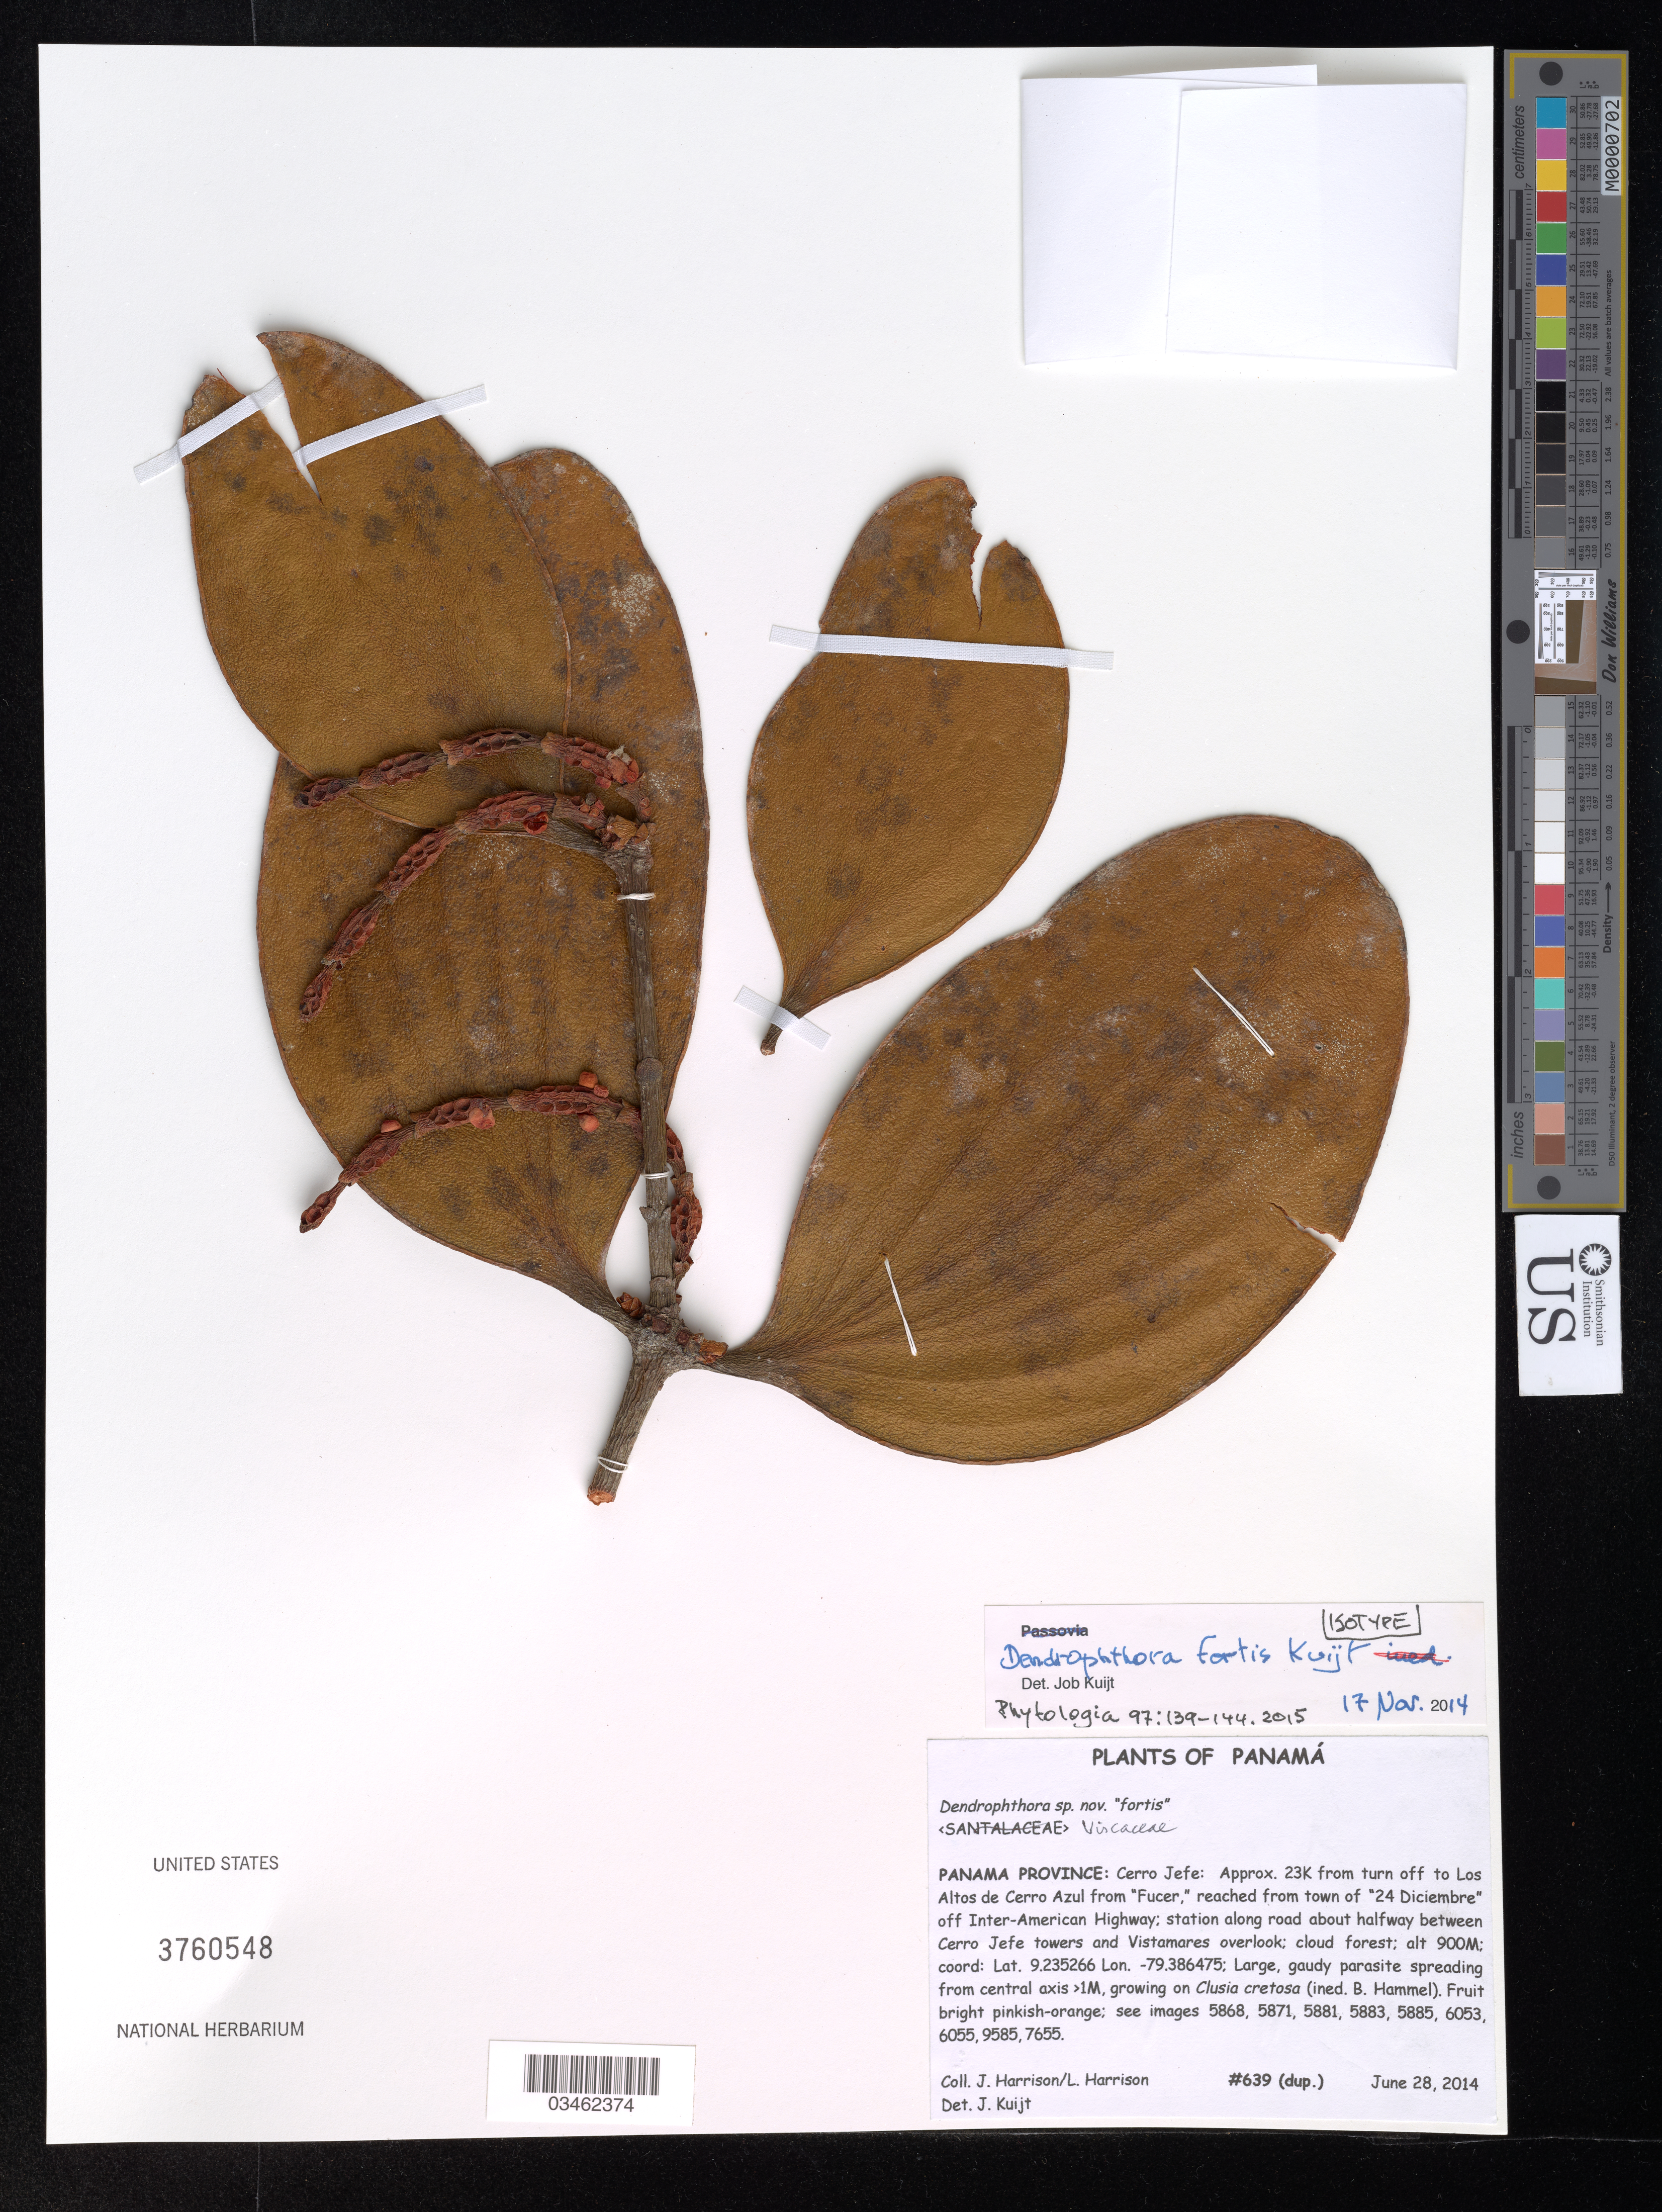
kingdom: Plantae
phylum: Tracheophyta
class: Magnoliopsida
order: Santalales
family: Viscaceae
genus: Dendrophthora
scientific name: Dendrophthora fortis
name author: Kuijt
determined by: Kuijt, Job, (CANADA)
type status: Isotype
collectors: J. Harrison & L. Harrison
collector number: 639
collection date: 2014-06-28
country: Panama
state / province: Panamá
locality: Cerro Jefe: Approx. 23K from turn off to Los Altos de Cerro Azul from "Fucer," reached from town of "24 Diciembre" off Inter-American Highway; station along road about halfway between Cerro Jefe towers and Vistamares overlook.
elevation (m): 900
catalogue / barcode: US 3760548